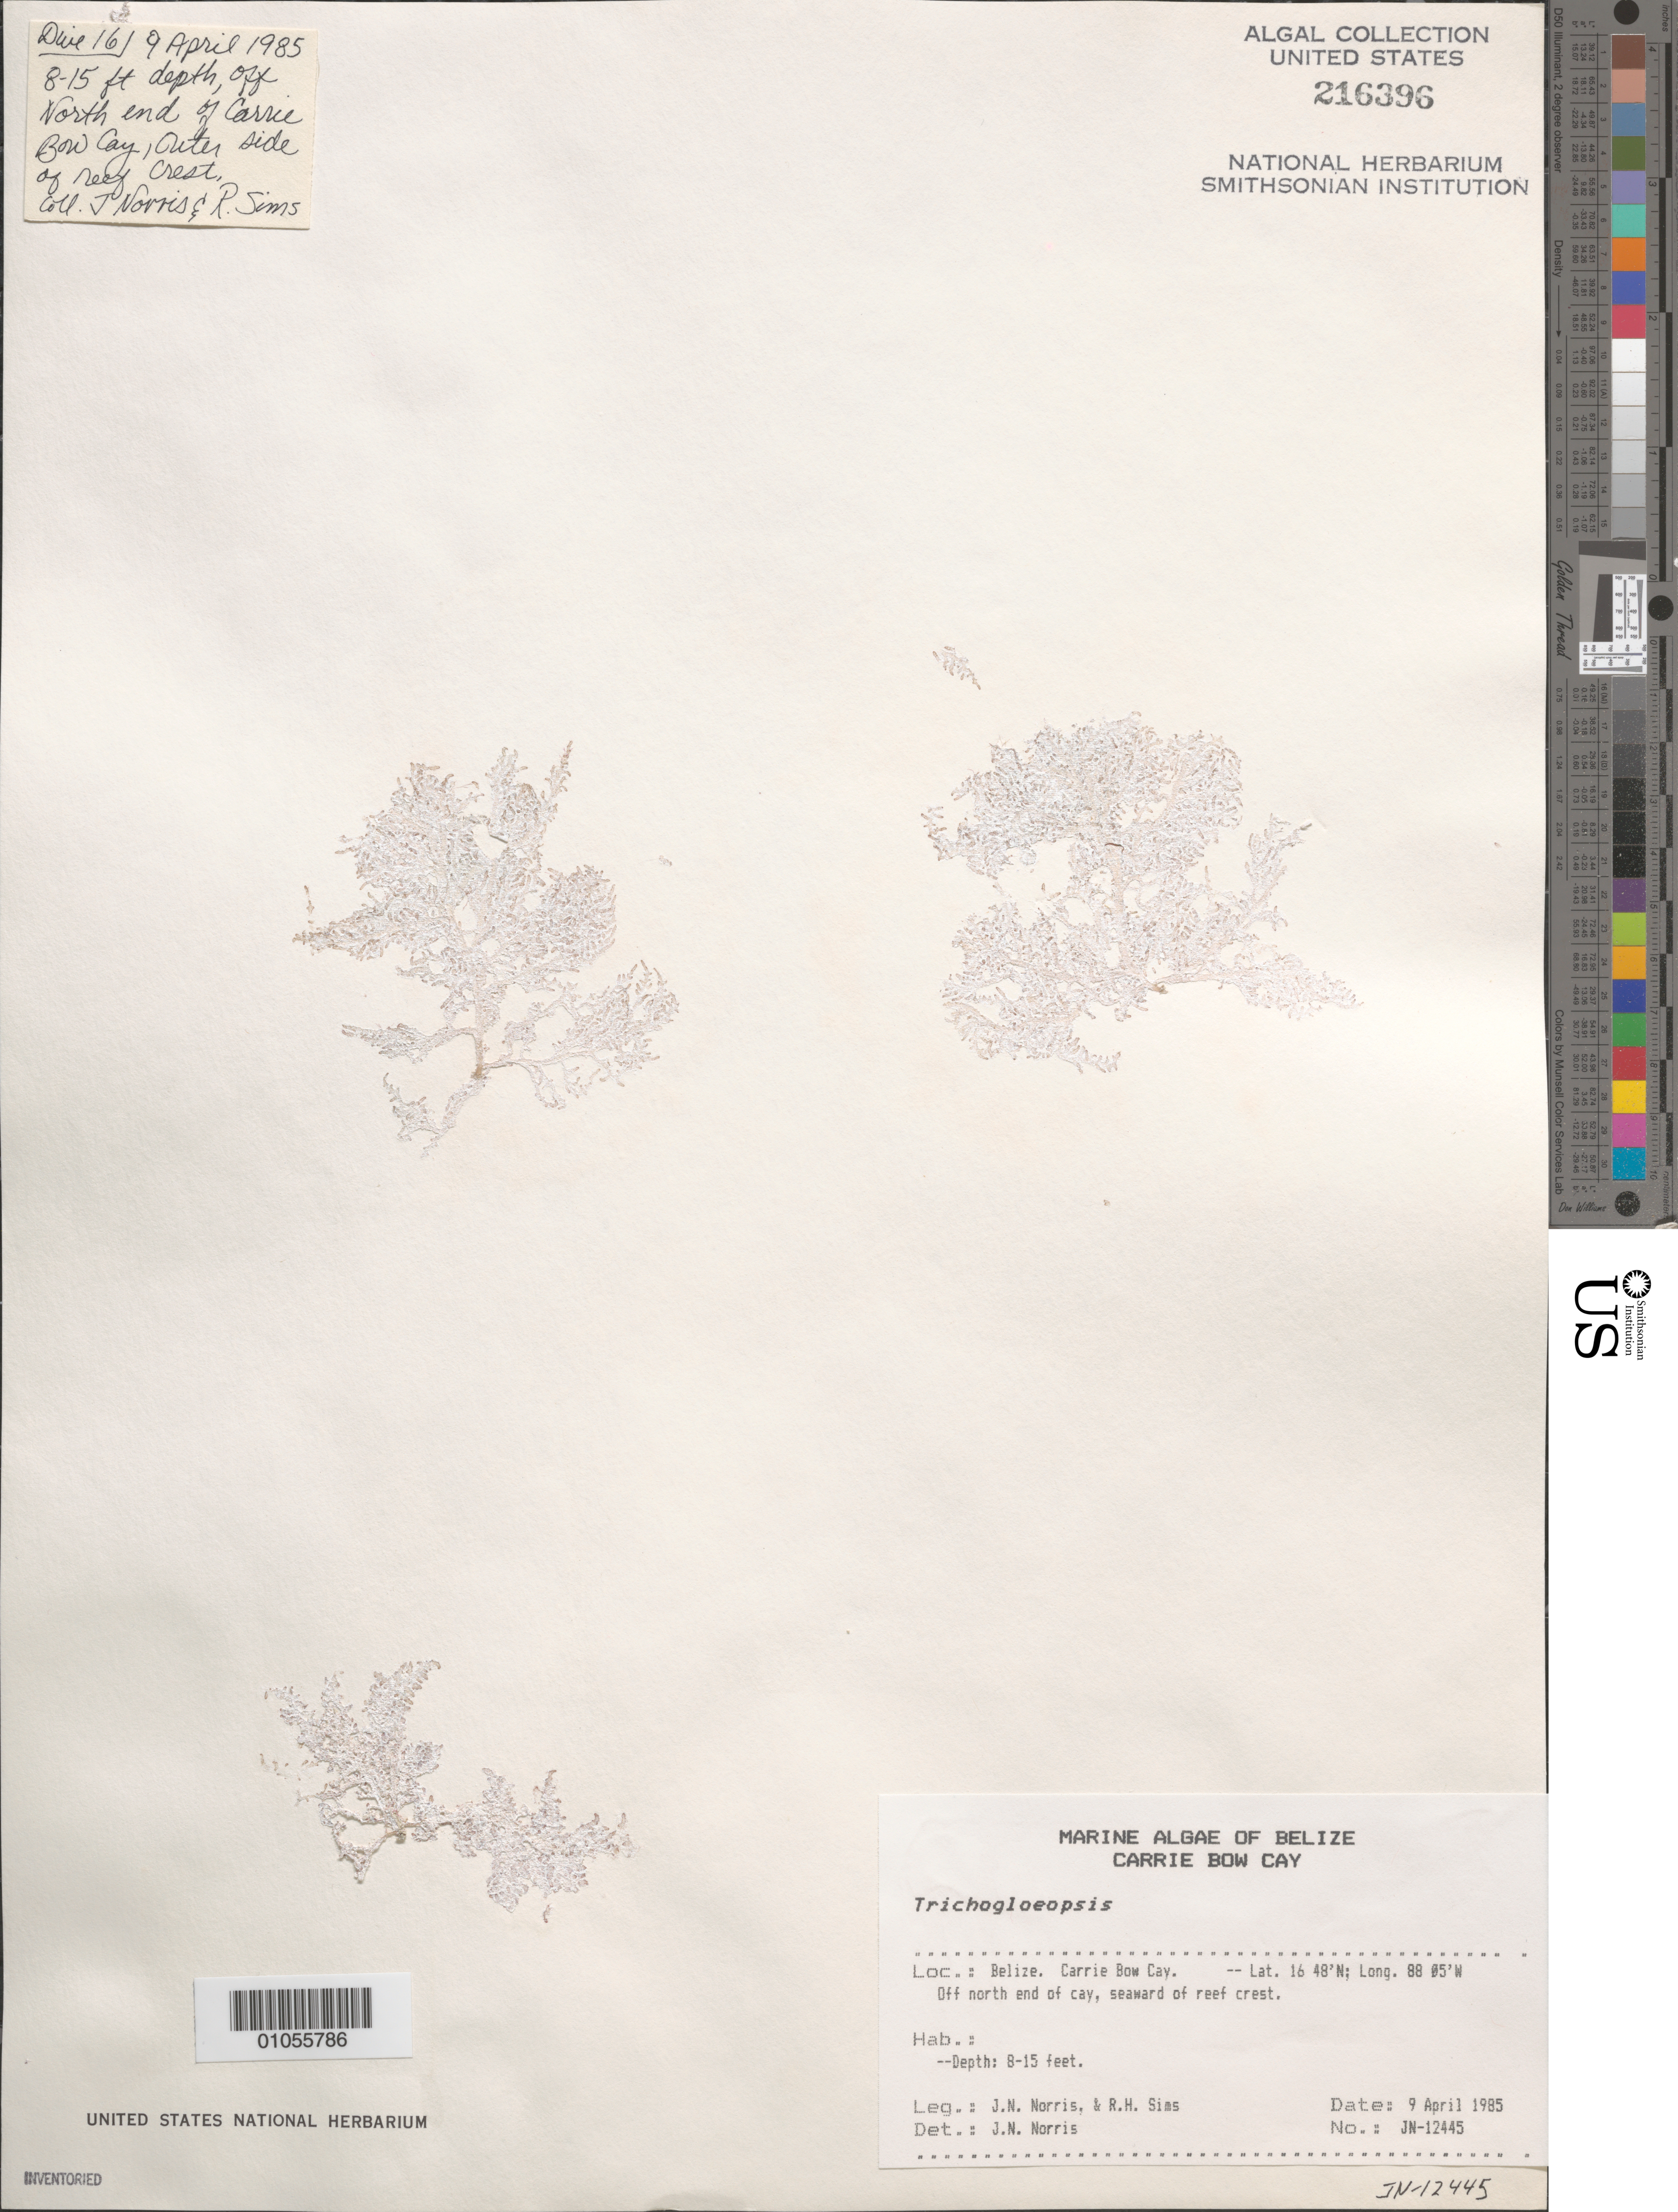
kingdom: Plantae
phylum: Rhodophyta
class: Florideophyceae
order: Nemaliales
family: Liagoraceae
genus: Trichogloeopsis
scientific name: Trichogloeopsis sp.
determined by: Norris, James N.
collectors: J. N. Norris & R. H. Sims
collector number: JN-12445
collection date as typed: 09 Apr 1985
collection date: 1985-04-09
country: Belize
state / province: Stann Creek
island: Carrie Bow Cay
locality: Off north end of cay, seaward of reef crest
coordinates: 16 48'N, 88 05'W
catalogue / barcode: US 216396